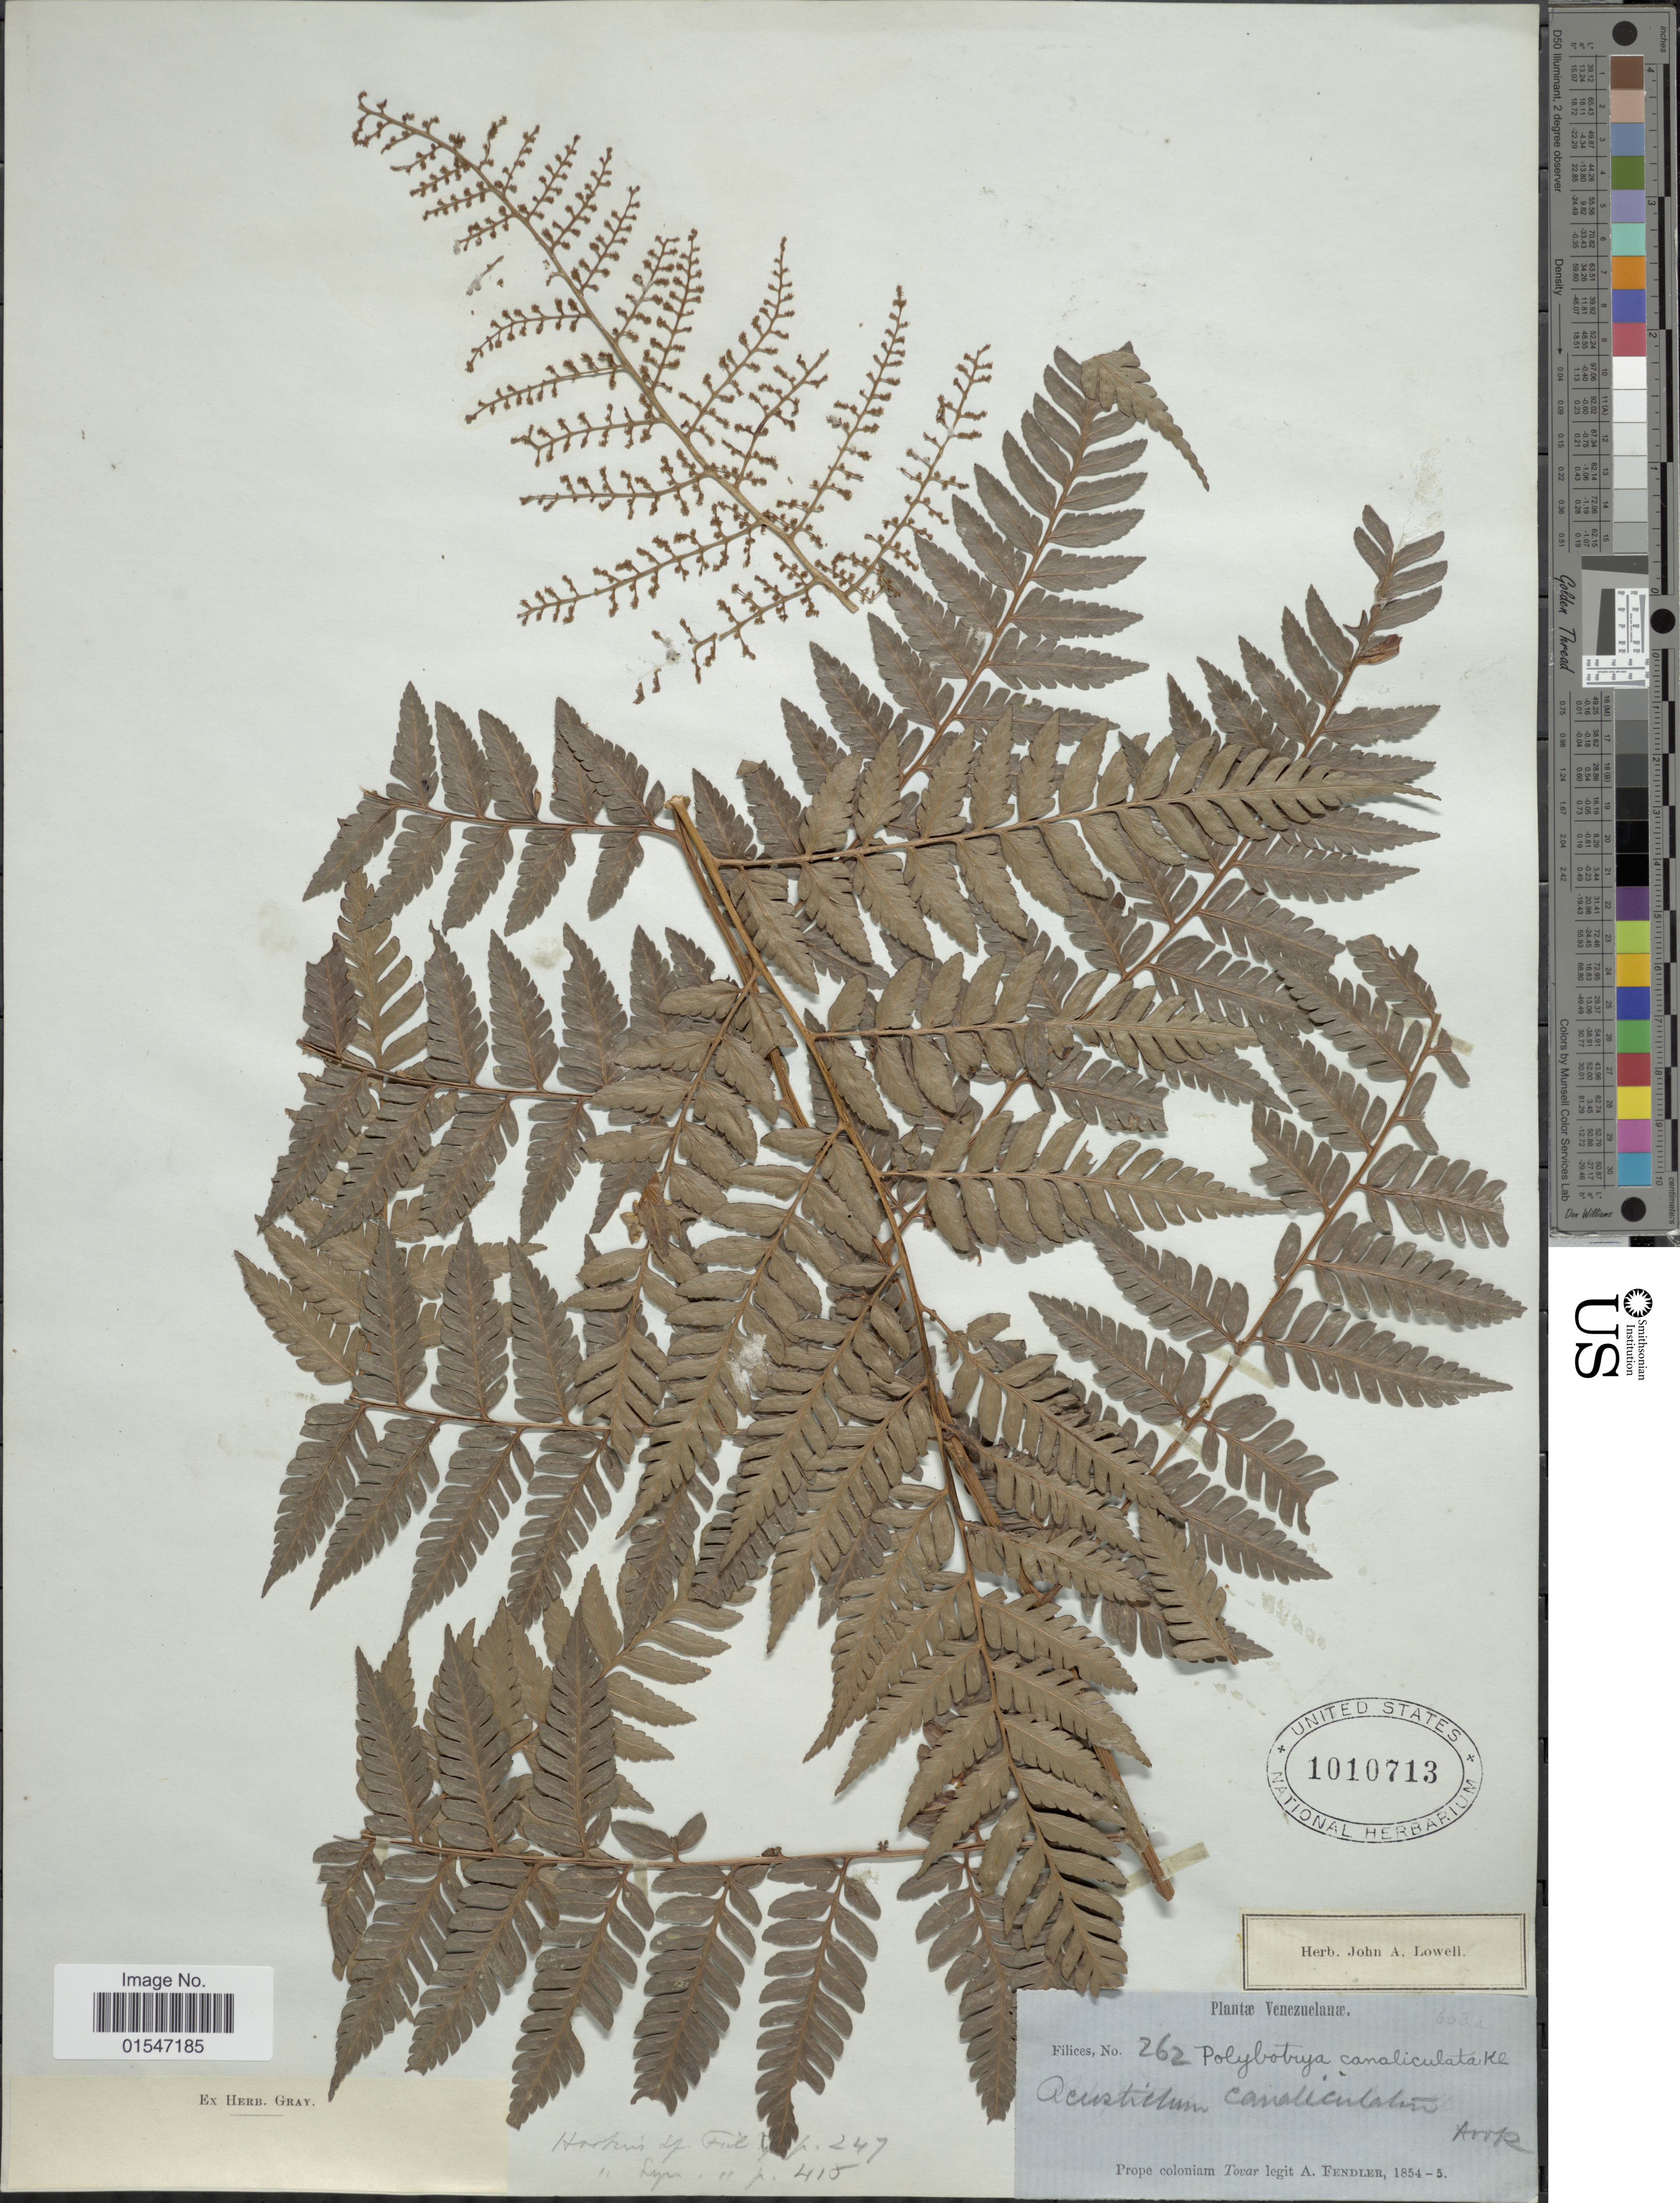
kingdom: Plantae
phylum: Tracheophyta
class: Polypodiopsida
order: Polypodiales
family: Dryopteridaceae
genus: Polybotrya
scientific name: Polybotrya canaliculata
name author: Klotzsch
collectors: A. Fendler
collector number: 262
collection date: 1854/1855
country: Venezuela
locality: Prope coloniam Tovar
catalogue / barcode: US 1010713